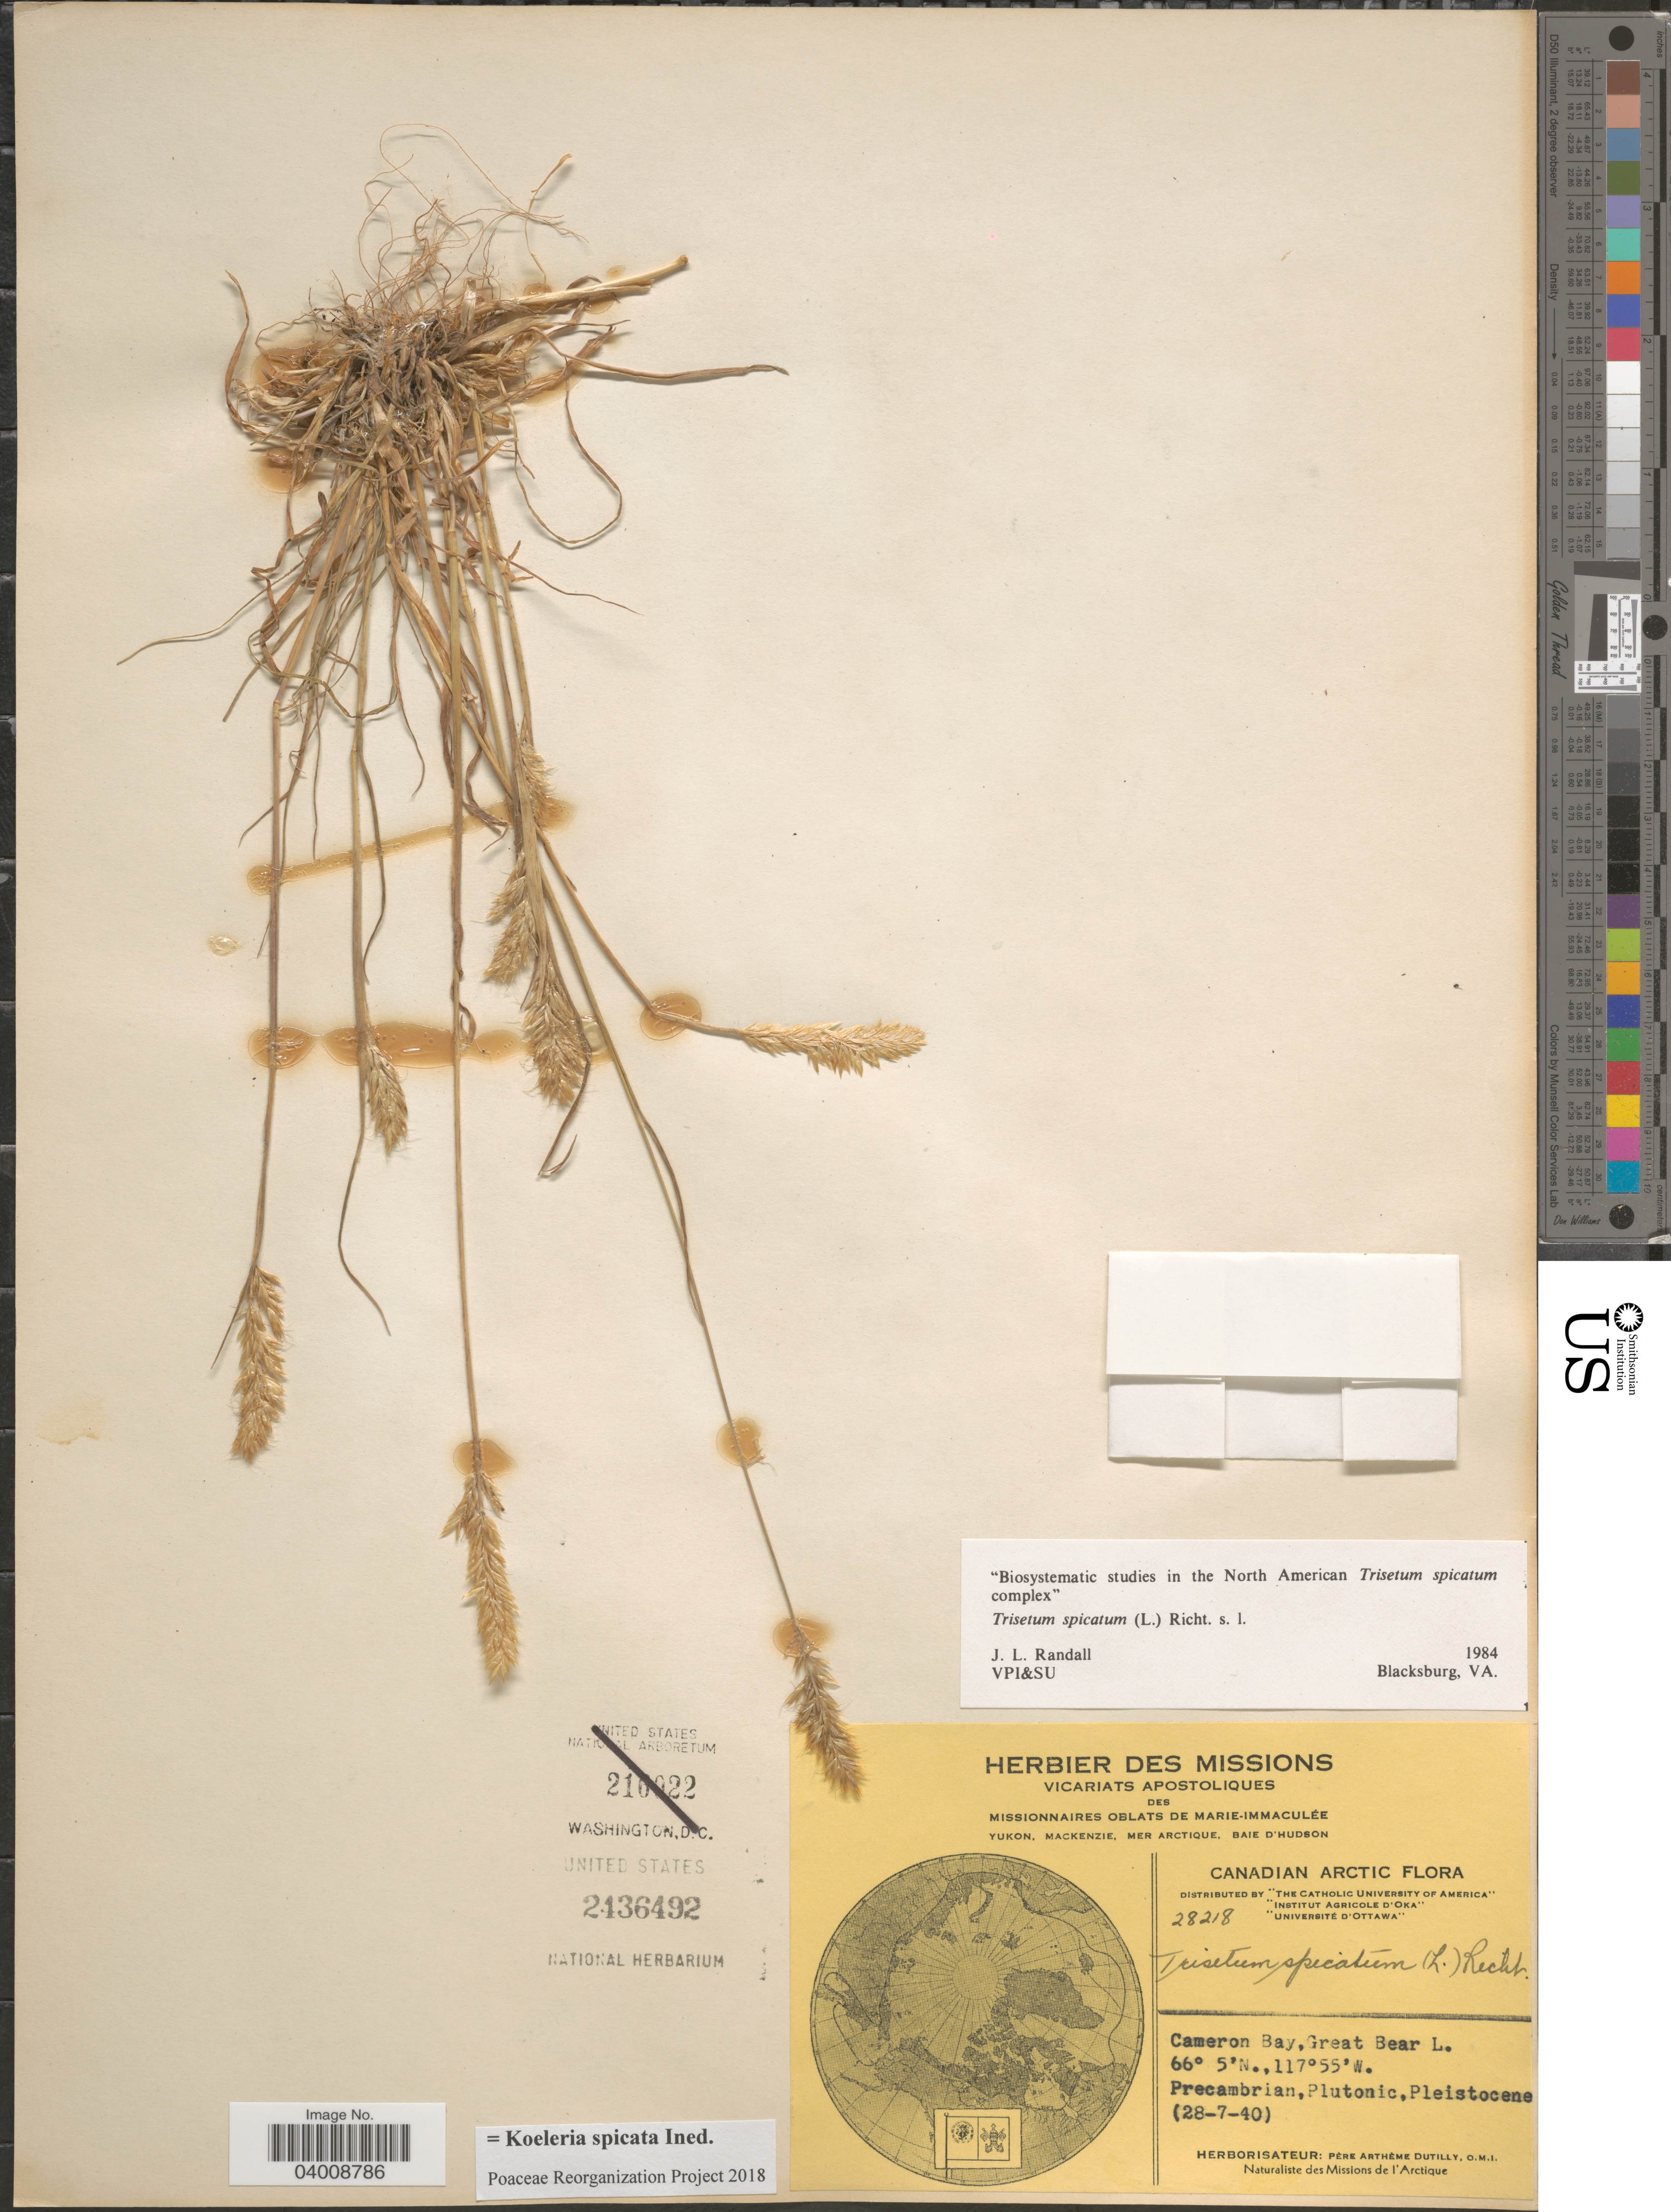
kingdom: Plantae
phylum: Tracheophyta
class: Liliopsida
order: Poales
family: Poaceae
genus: Koeleria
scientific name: Koeleria spicata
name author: (L.) Barberá et al.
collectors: ex Herb. Pêre Arthême Dutilly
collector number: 28218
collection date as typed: Transcribed d/m/y: 28/7/40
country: Canada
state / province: Northwest Territories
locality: Canadian Arctic. Cameron Bay, Great Bear L.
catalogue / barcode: US 2436492